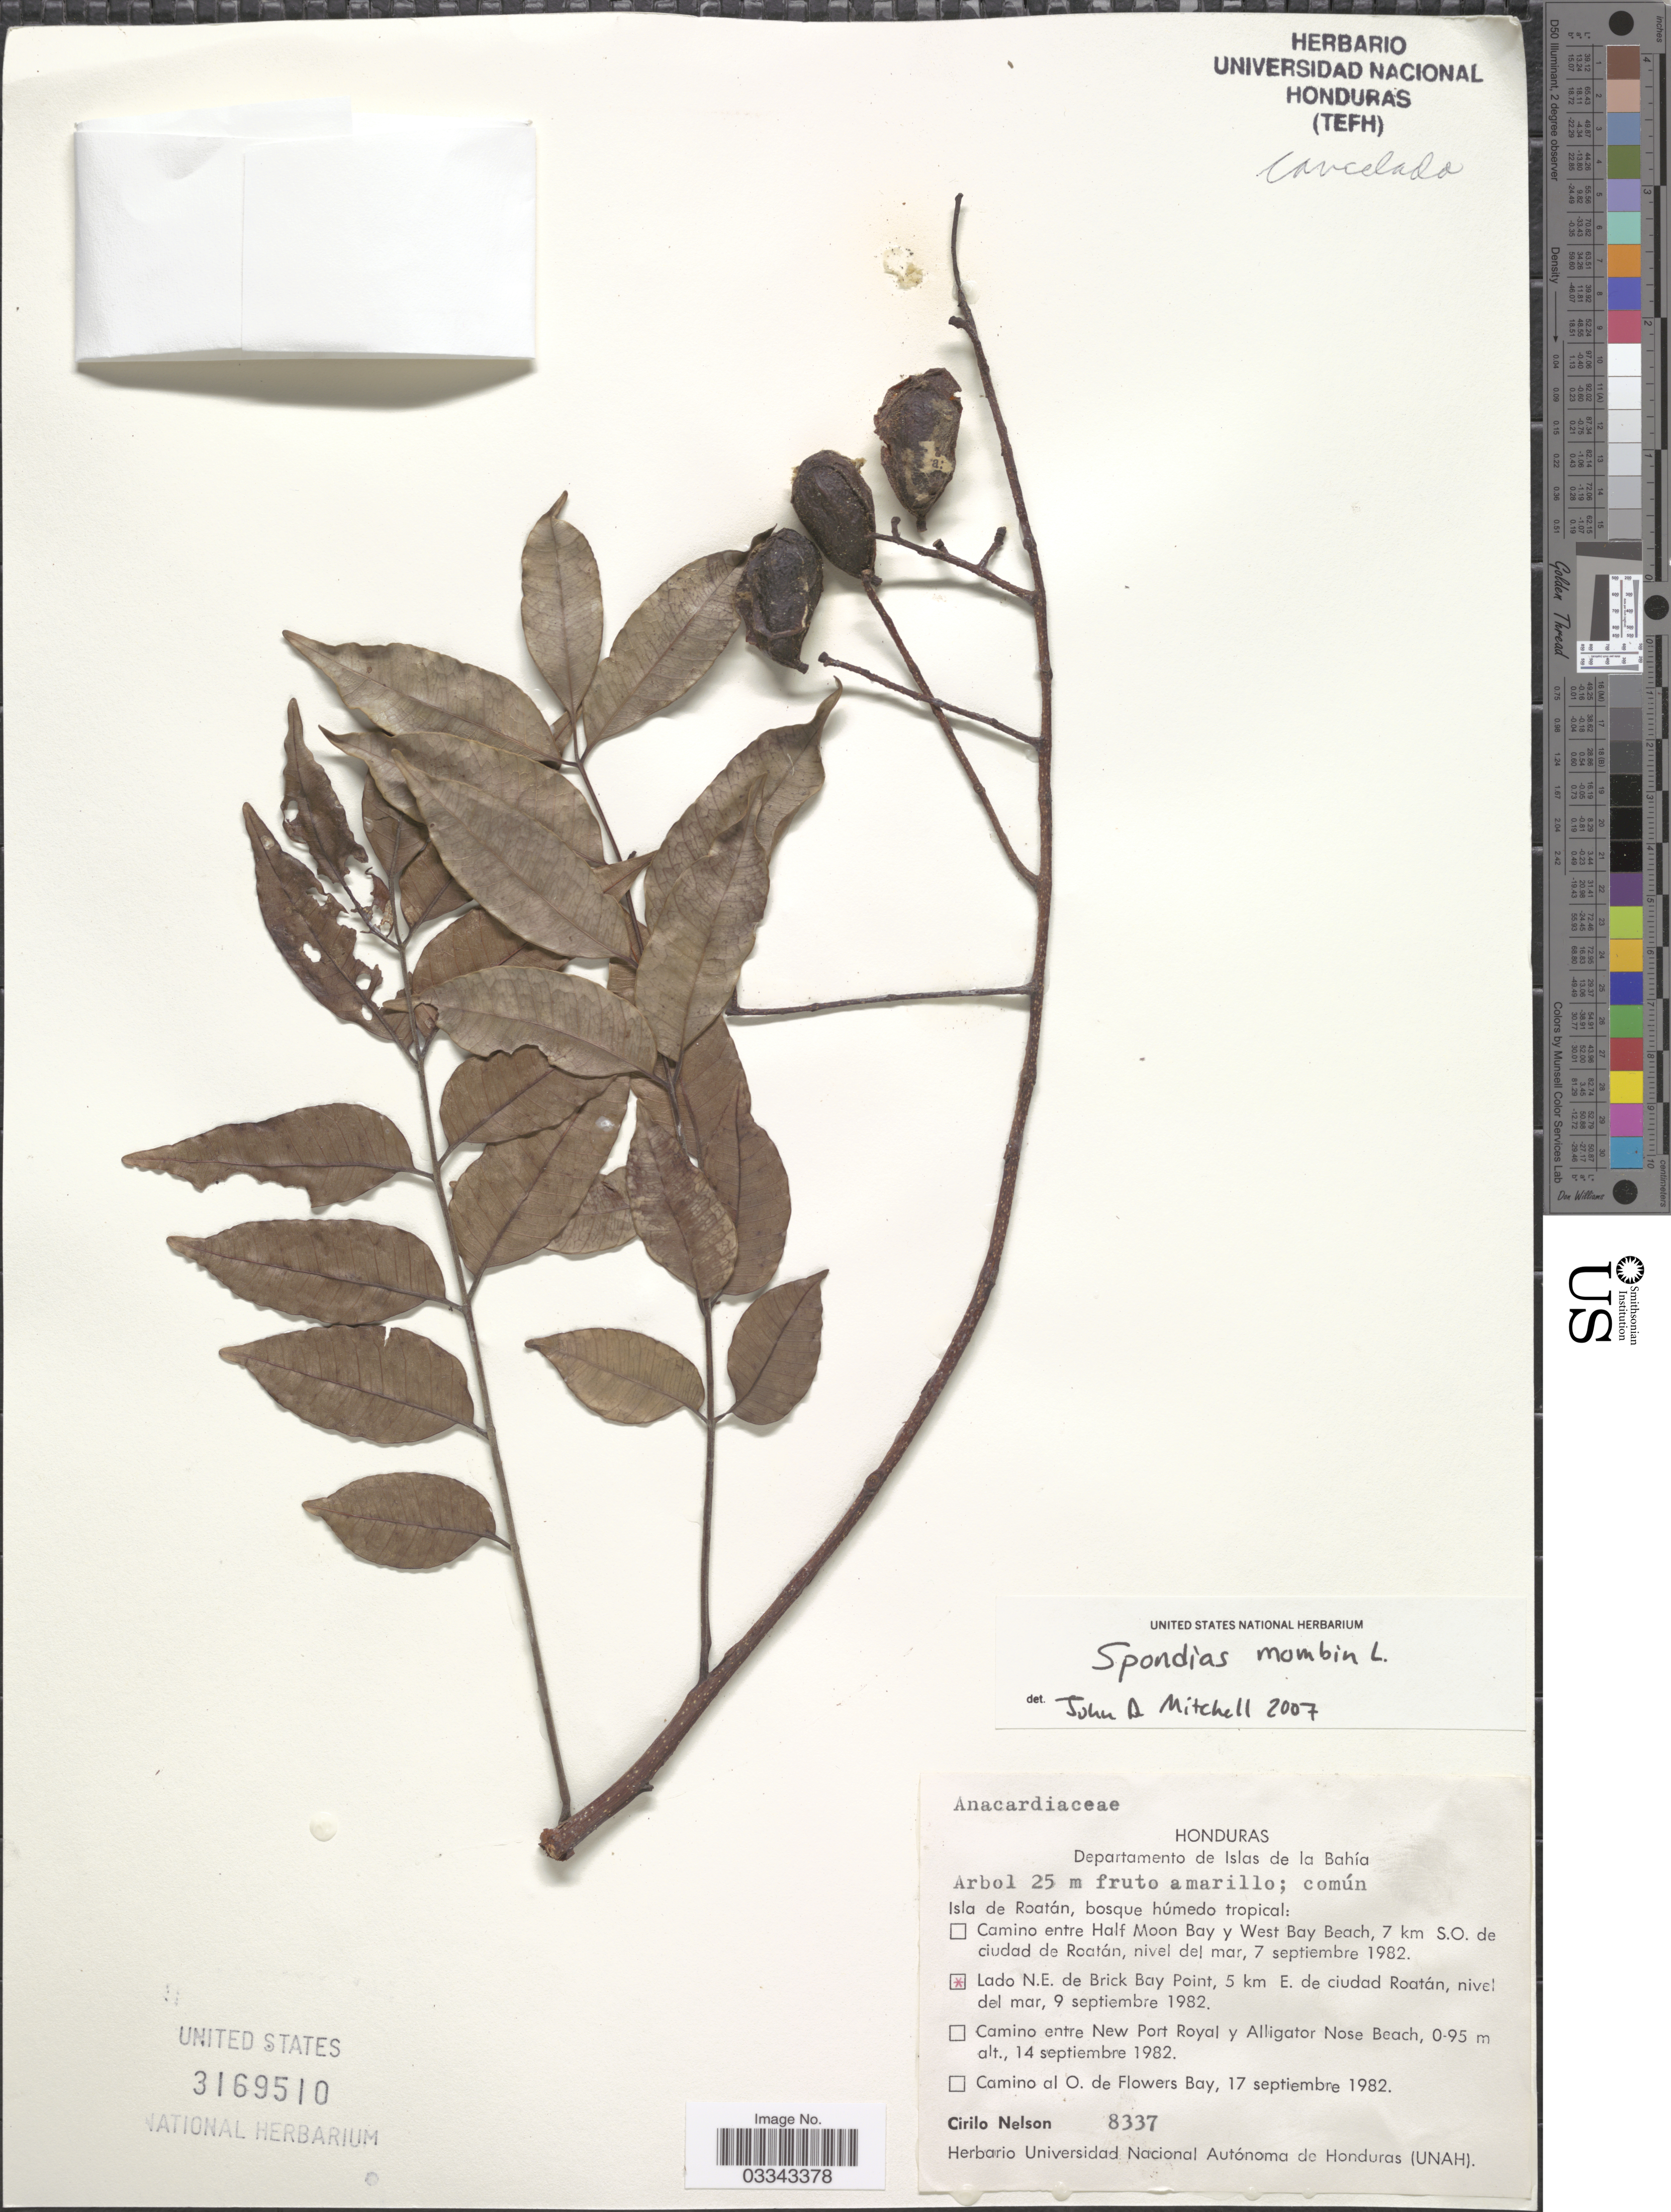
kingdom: Plantae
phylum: Tracheophyta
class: Magnoliopsida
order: Sapindales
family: Anacardiaceae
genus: Spondias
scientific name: Spondias mombin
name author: L.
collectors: C. Nelson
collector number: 8337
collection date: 1982-09-09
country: Honduras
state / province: Islas de la Bahía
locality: Departamento Islas de la Bahía. Isla de Roatán, bosque húmedo tropical: Lado N.E. de Brick Bay Point, 5 km E. de ciudad Roatán.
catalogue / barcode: US 3169510